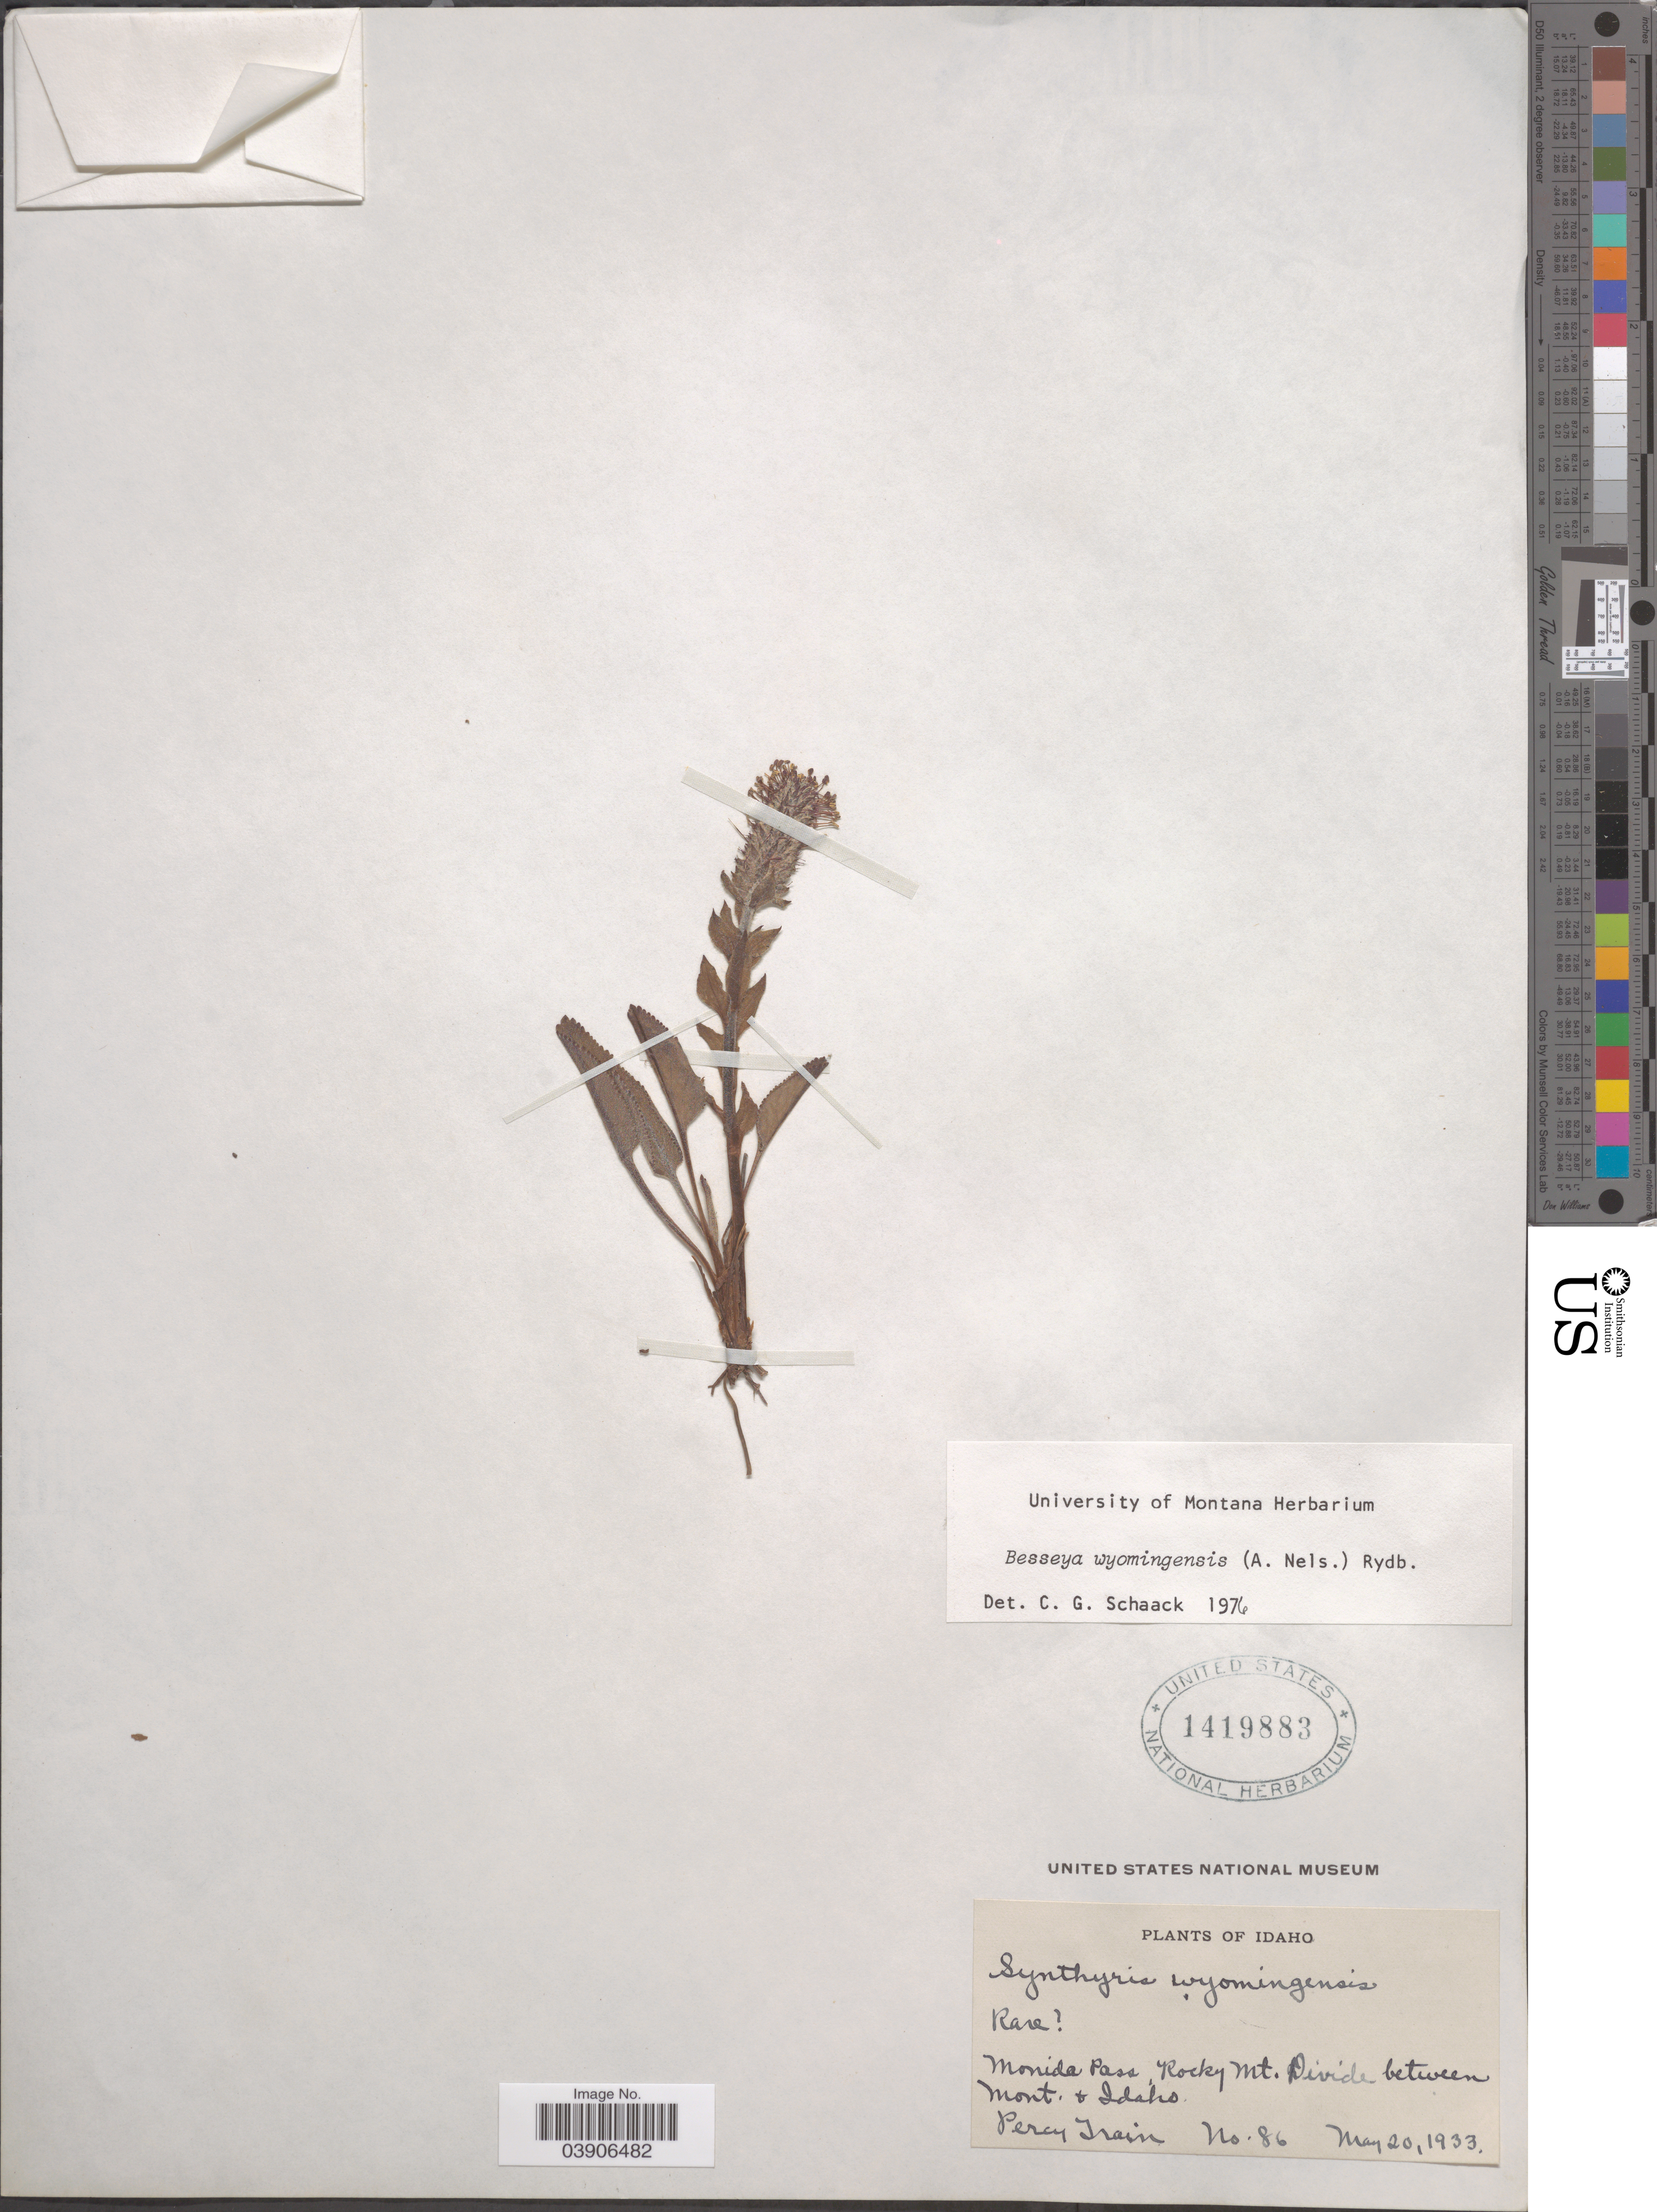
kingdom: Plantae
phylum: Tracheophyta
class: Magnoliopsida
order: Lamiales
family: Plantaginaceae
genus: Synthyris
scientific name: Synthyris wyomingensis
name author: A. Heller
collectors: P. Train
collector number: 86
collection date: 1933-05-20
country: United States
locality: Monida Pass, Rocky Mt. Divide between Mont. + Idaho.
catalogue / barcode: US 1419883